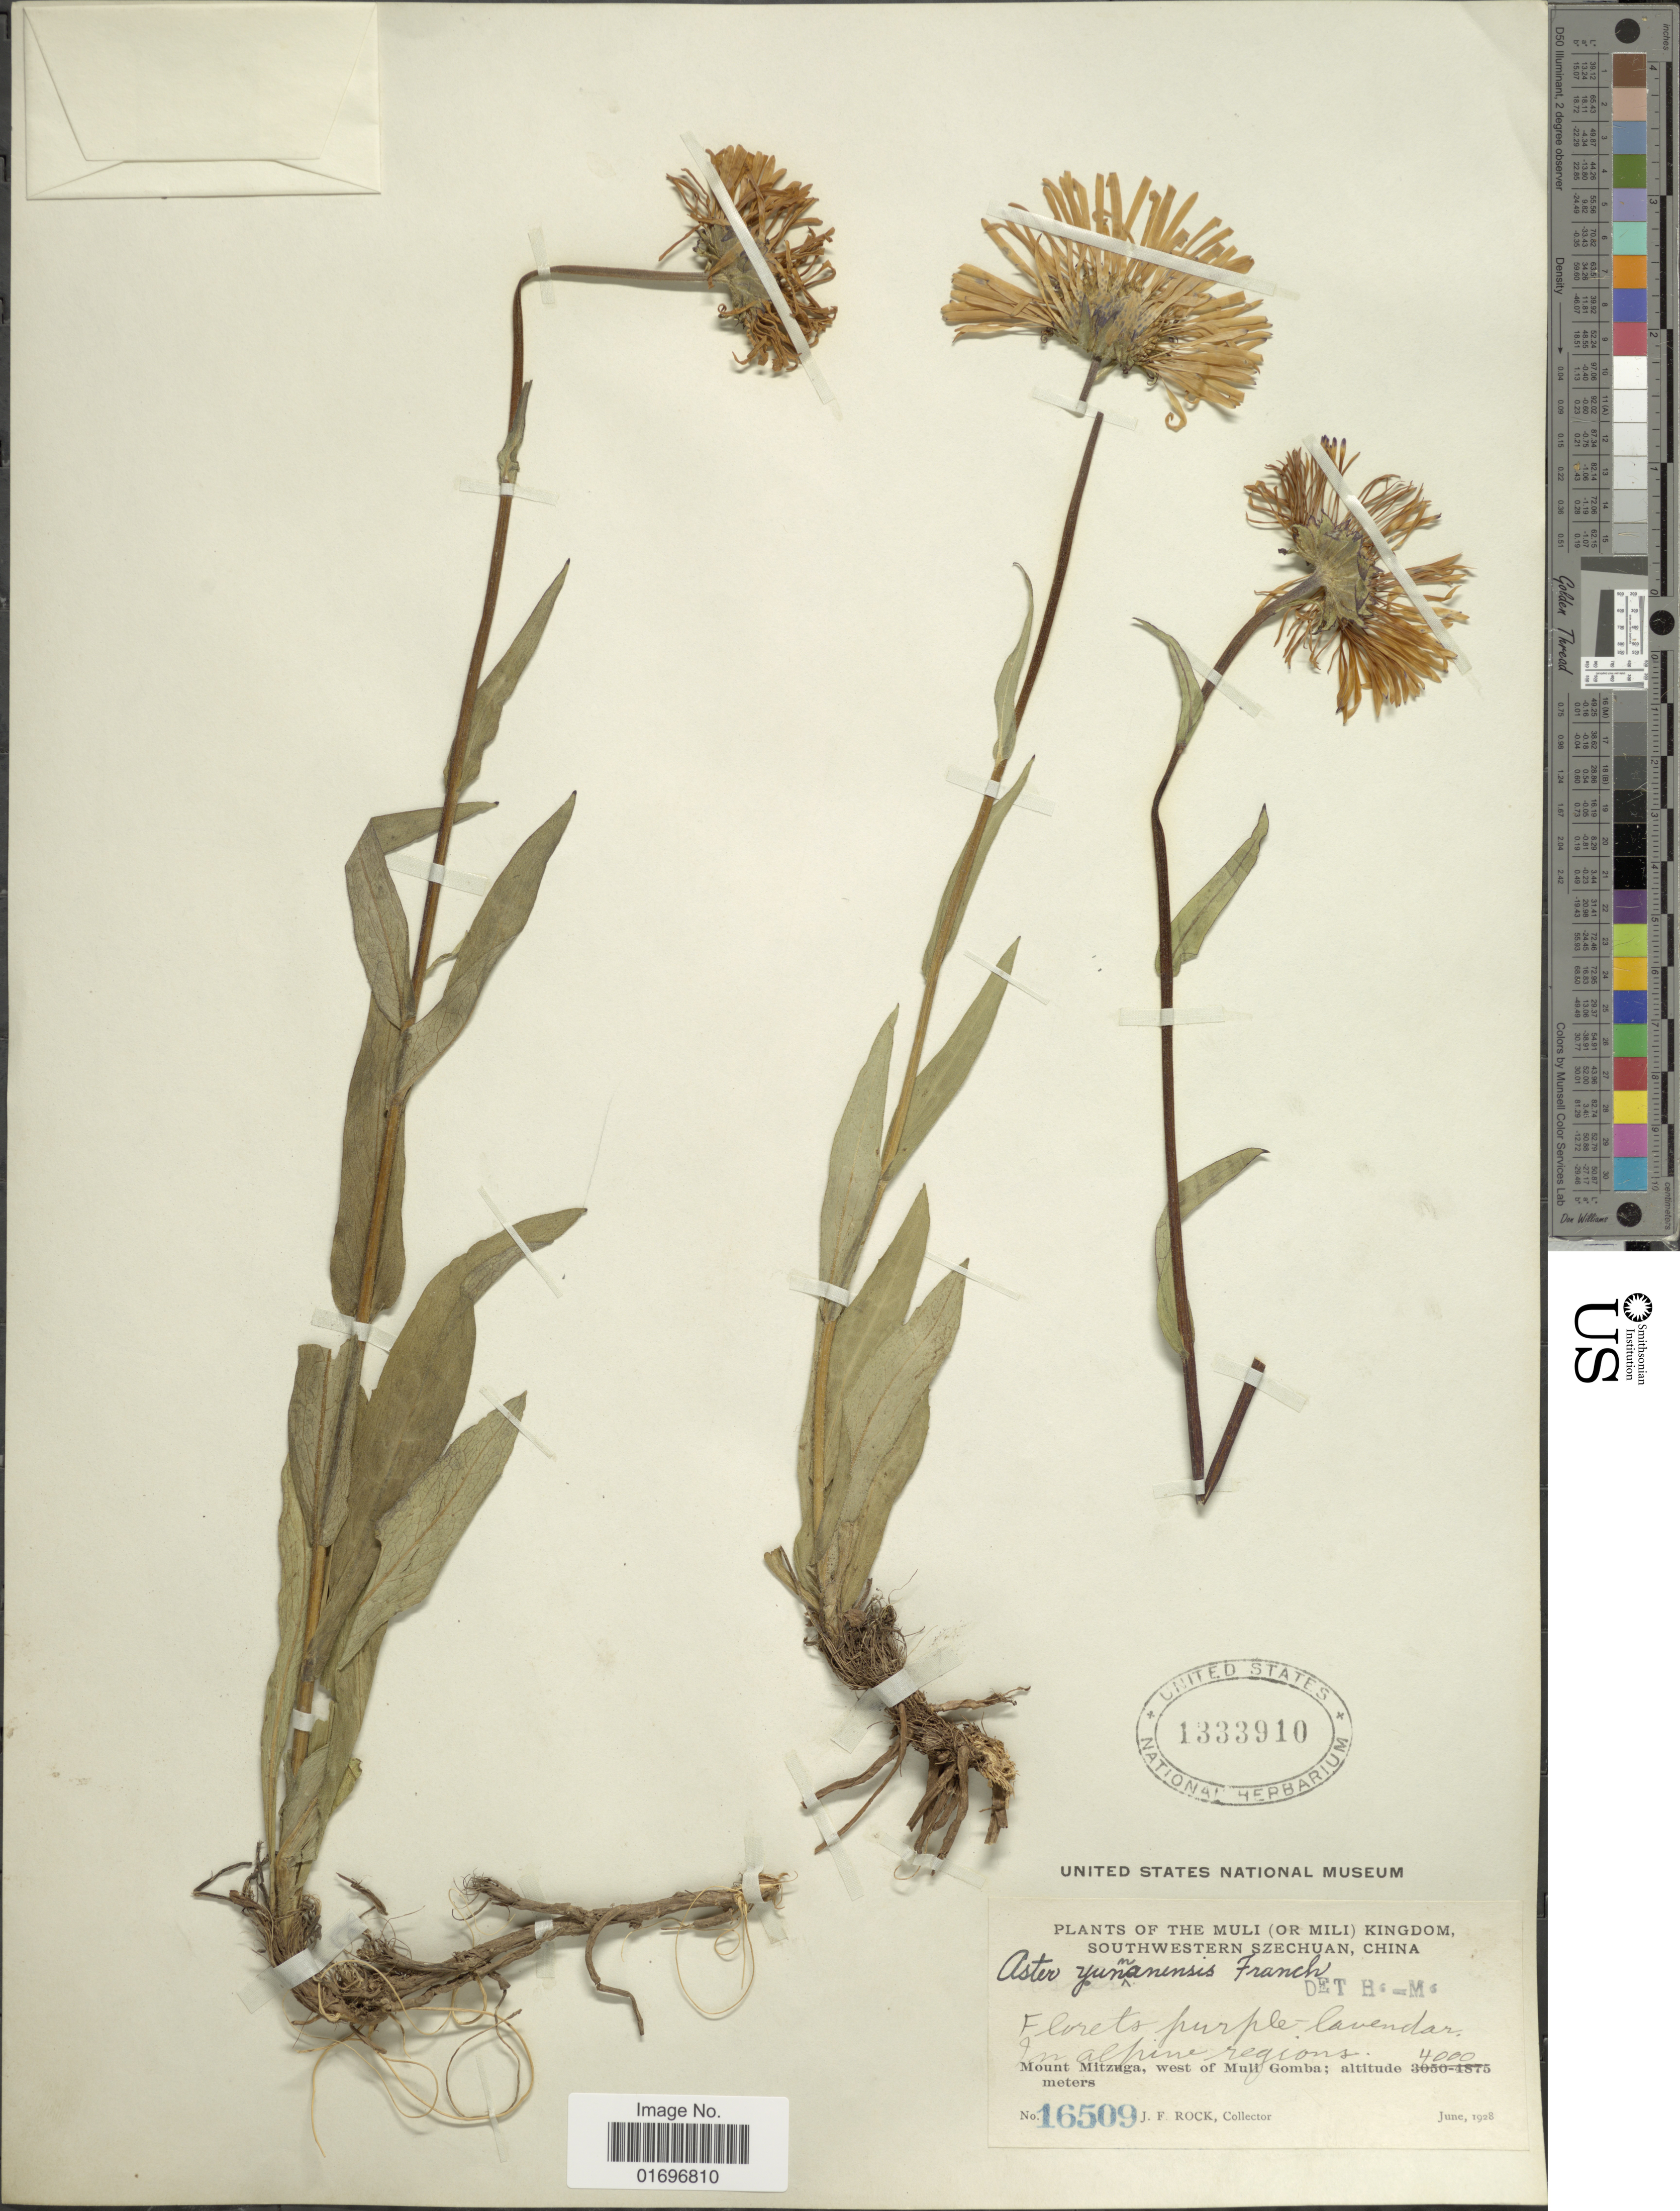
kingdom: Plantae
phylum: Tracheophyta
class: Magnoliopsida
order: Asterales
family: Asteraceae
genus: Aster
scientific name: Aster yunnanensis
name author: Franch.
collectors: J. Rock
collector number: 16509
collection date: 1928-06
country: China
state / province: Sichuan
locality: Muli (or Mili) Kingdom, Southwestern Szechwan, China. In alpine regions. Mount Mitzuga, west of Muli Gomba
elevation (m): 4000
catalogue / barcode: US 1333910